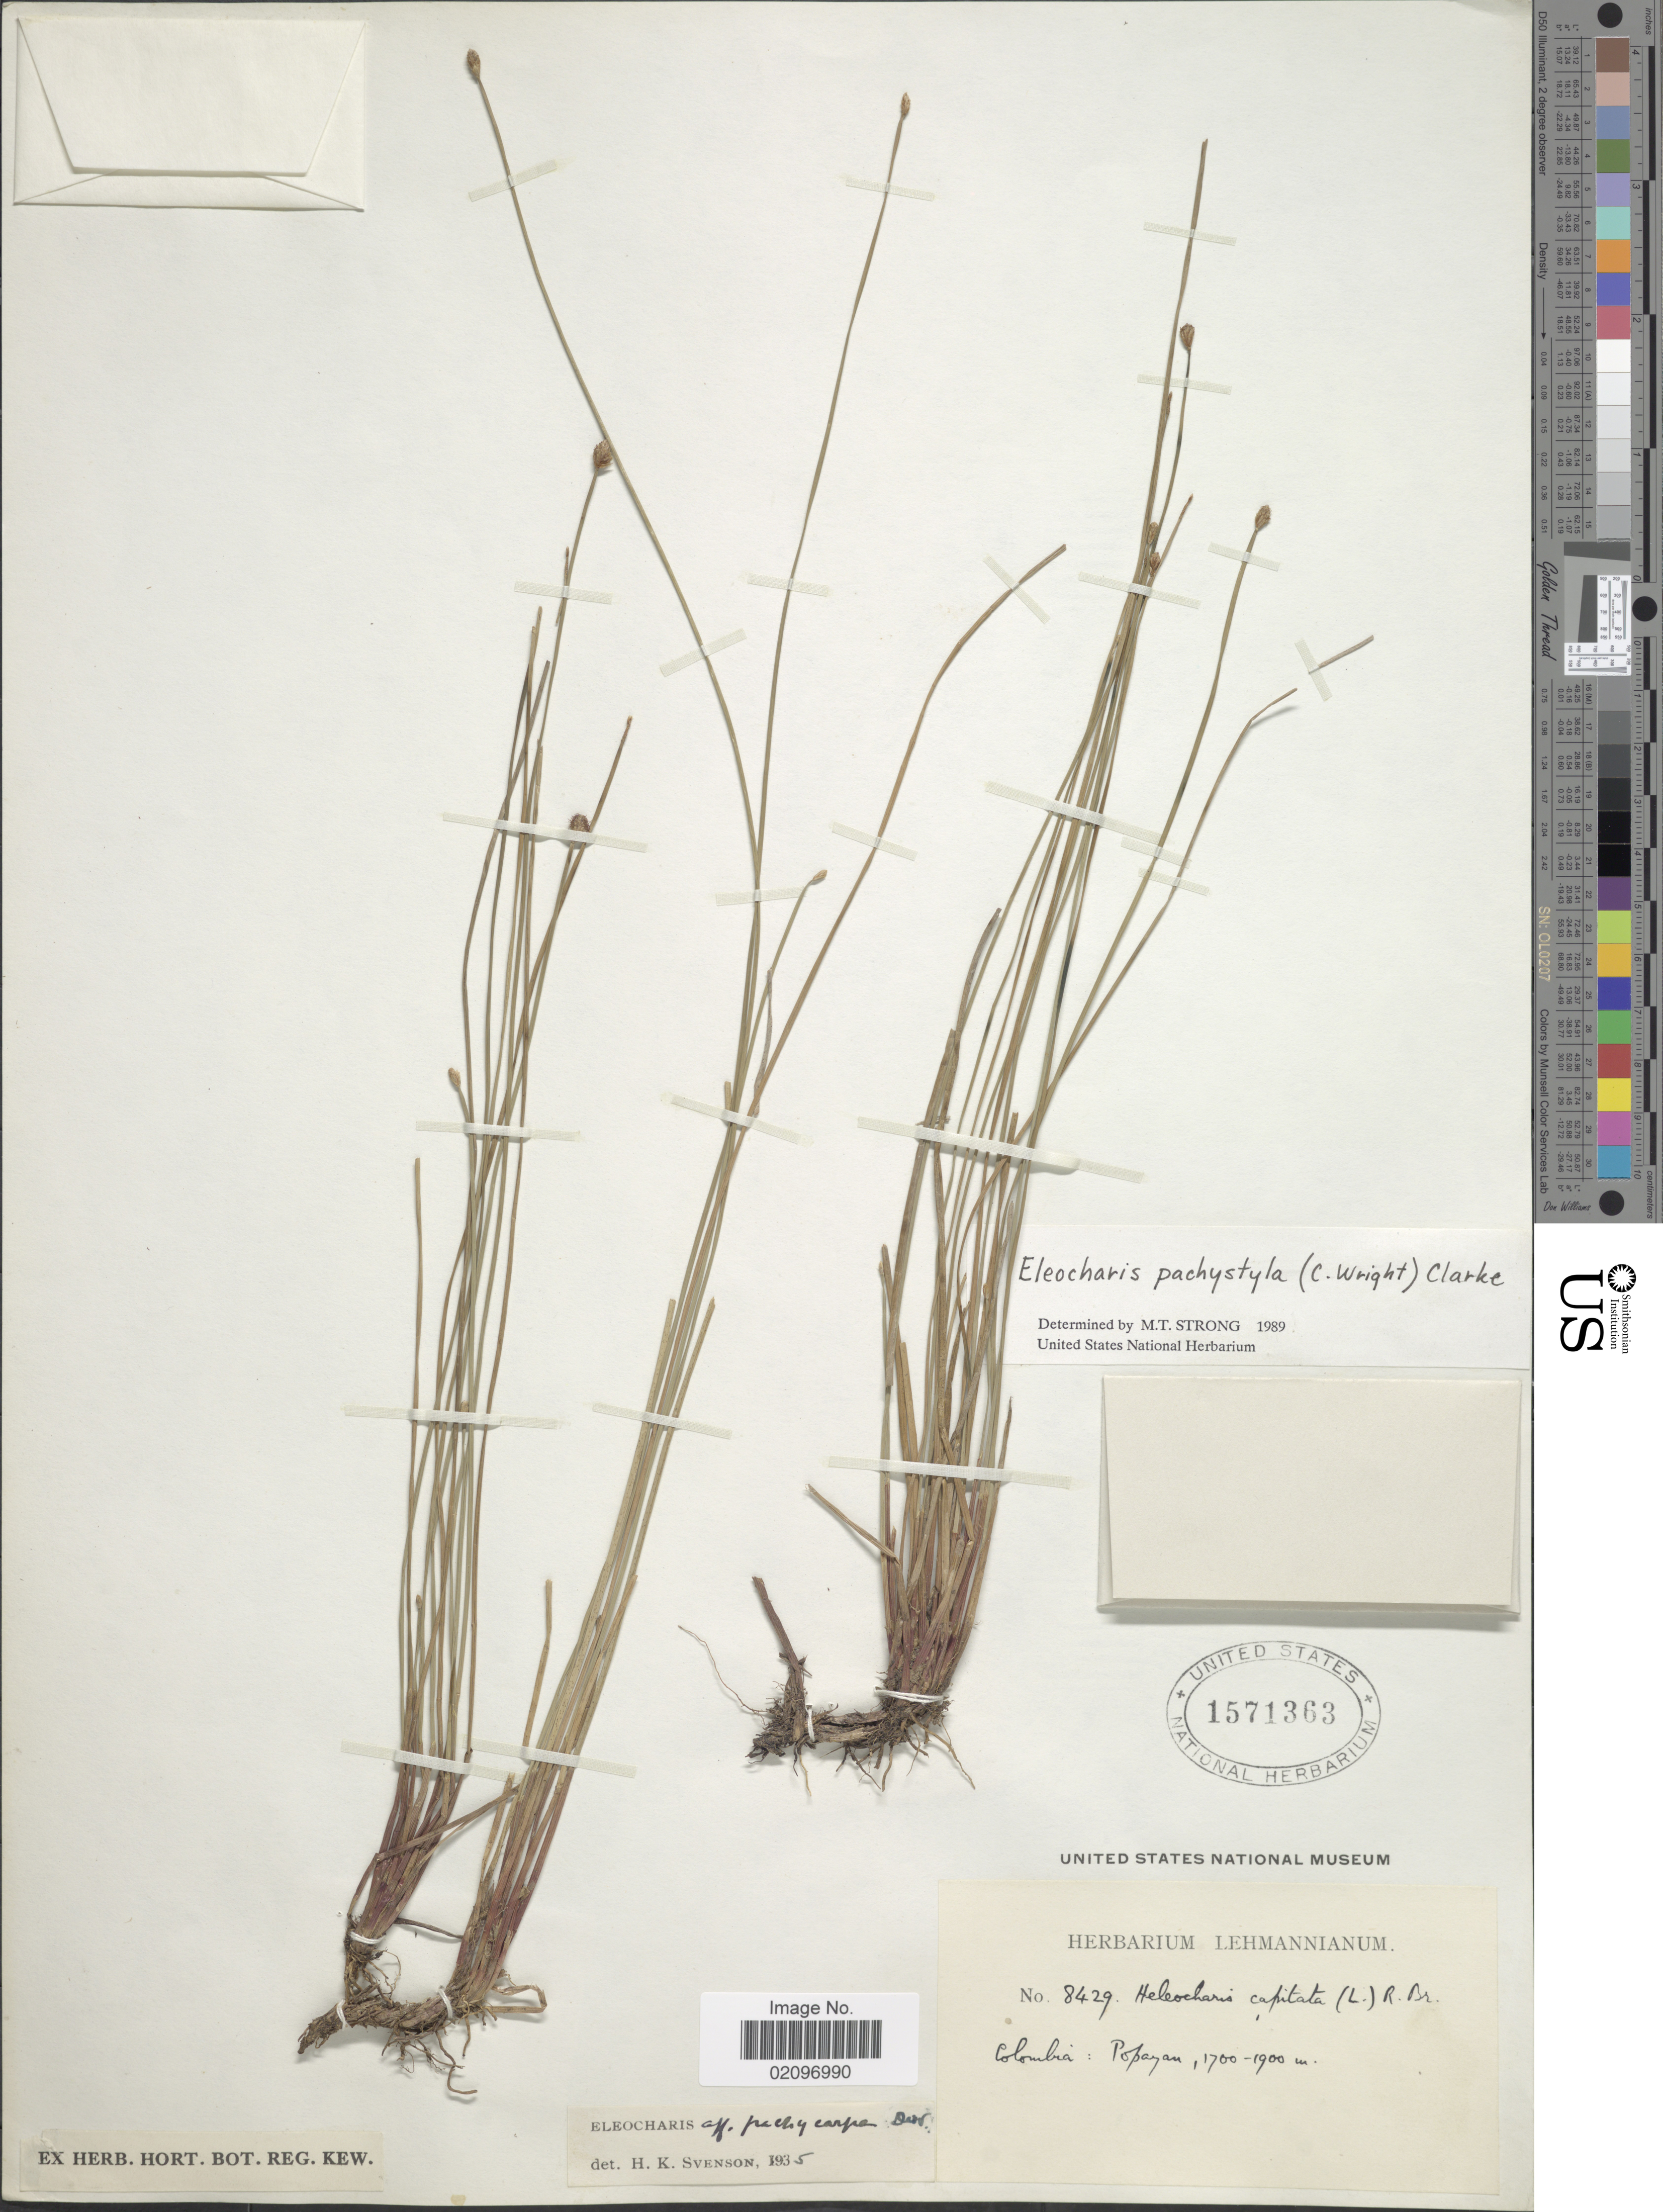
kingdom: Plantae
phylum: Tracheophyta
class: Liliopsida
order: Poales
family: Cyperaceae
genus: Eleocharis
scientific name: Eleocharis pachystyla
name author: (C. Wright) C.B. Clarke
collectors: ex herb. Lehmannianum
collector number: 8429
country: Colombia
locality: Colombia: Popayan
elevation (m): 1700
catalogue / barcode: US 1571363